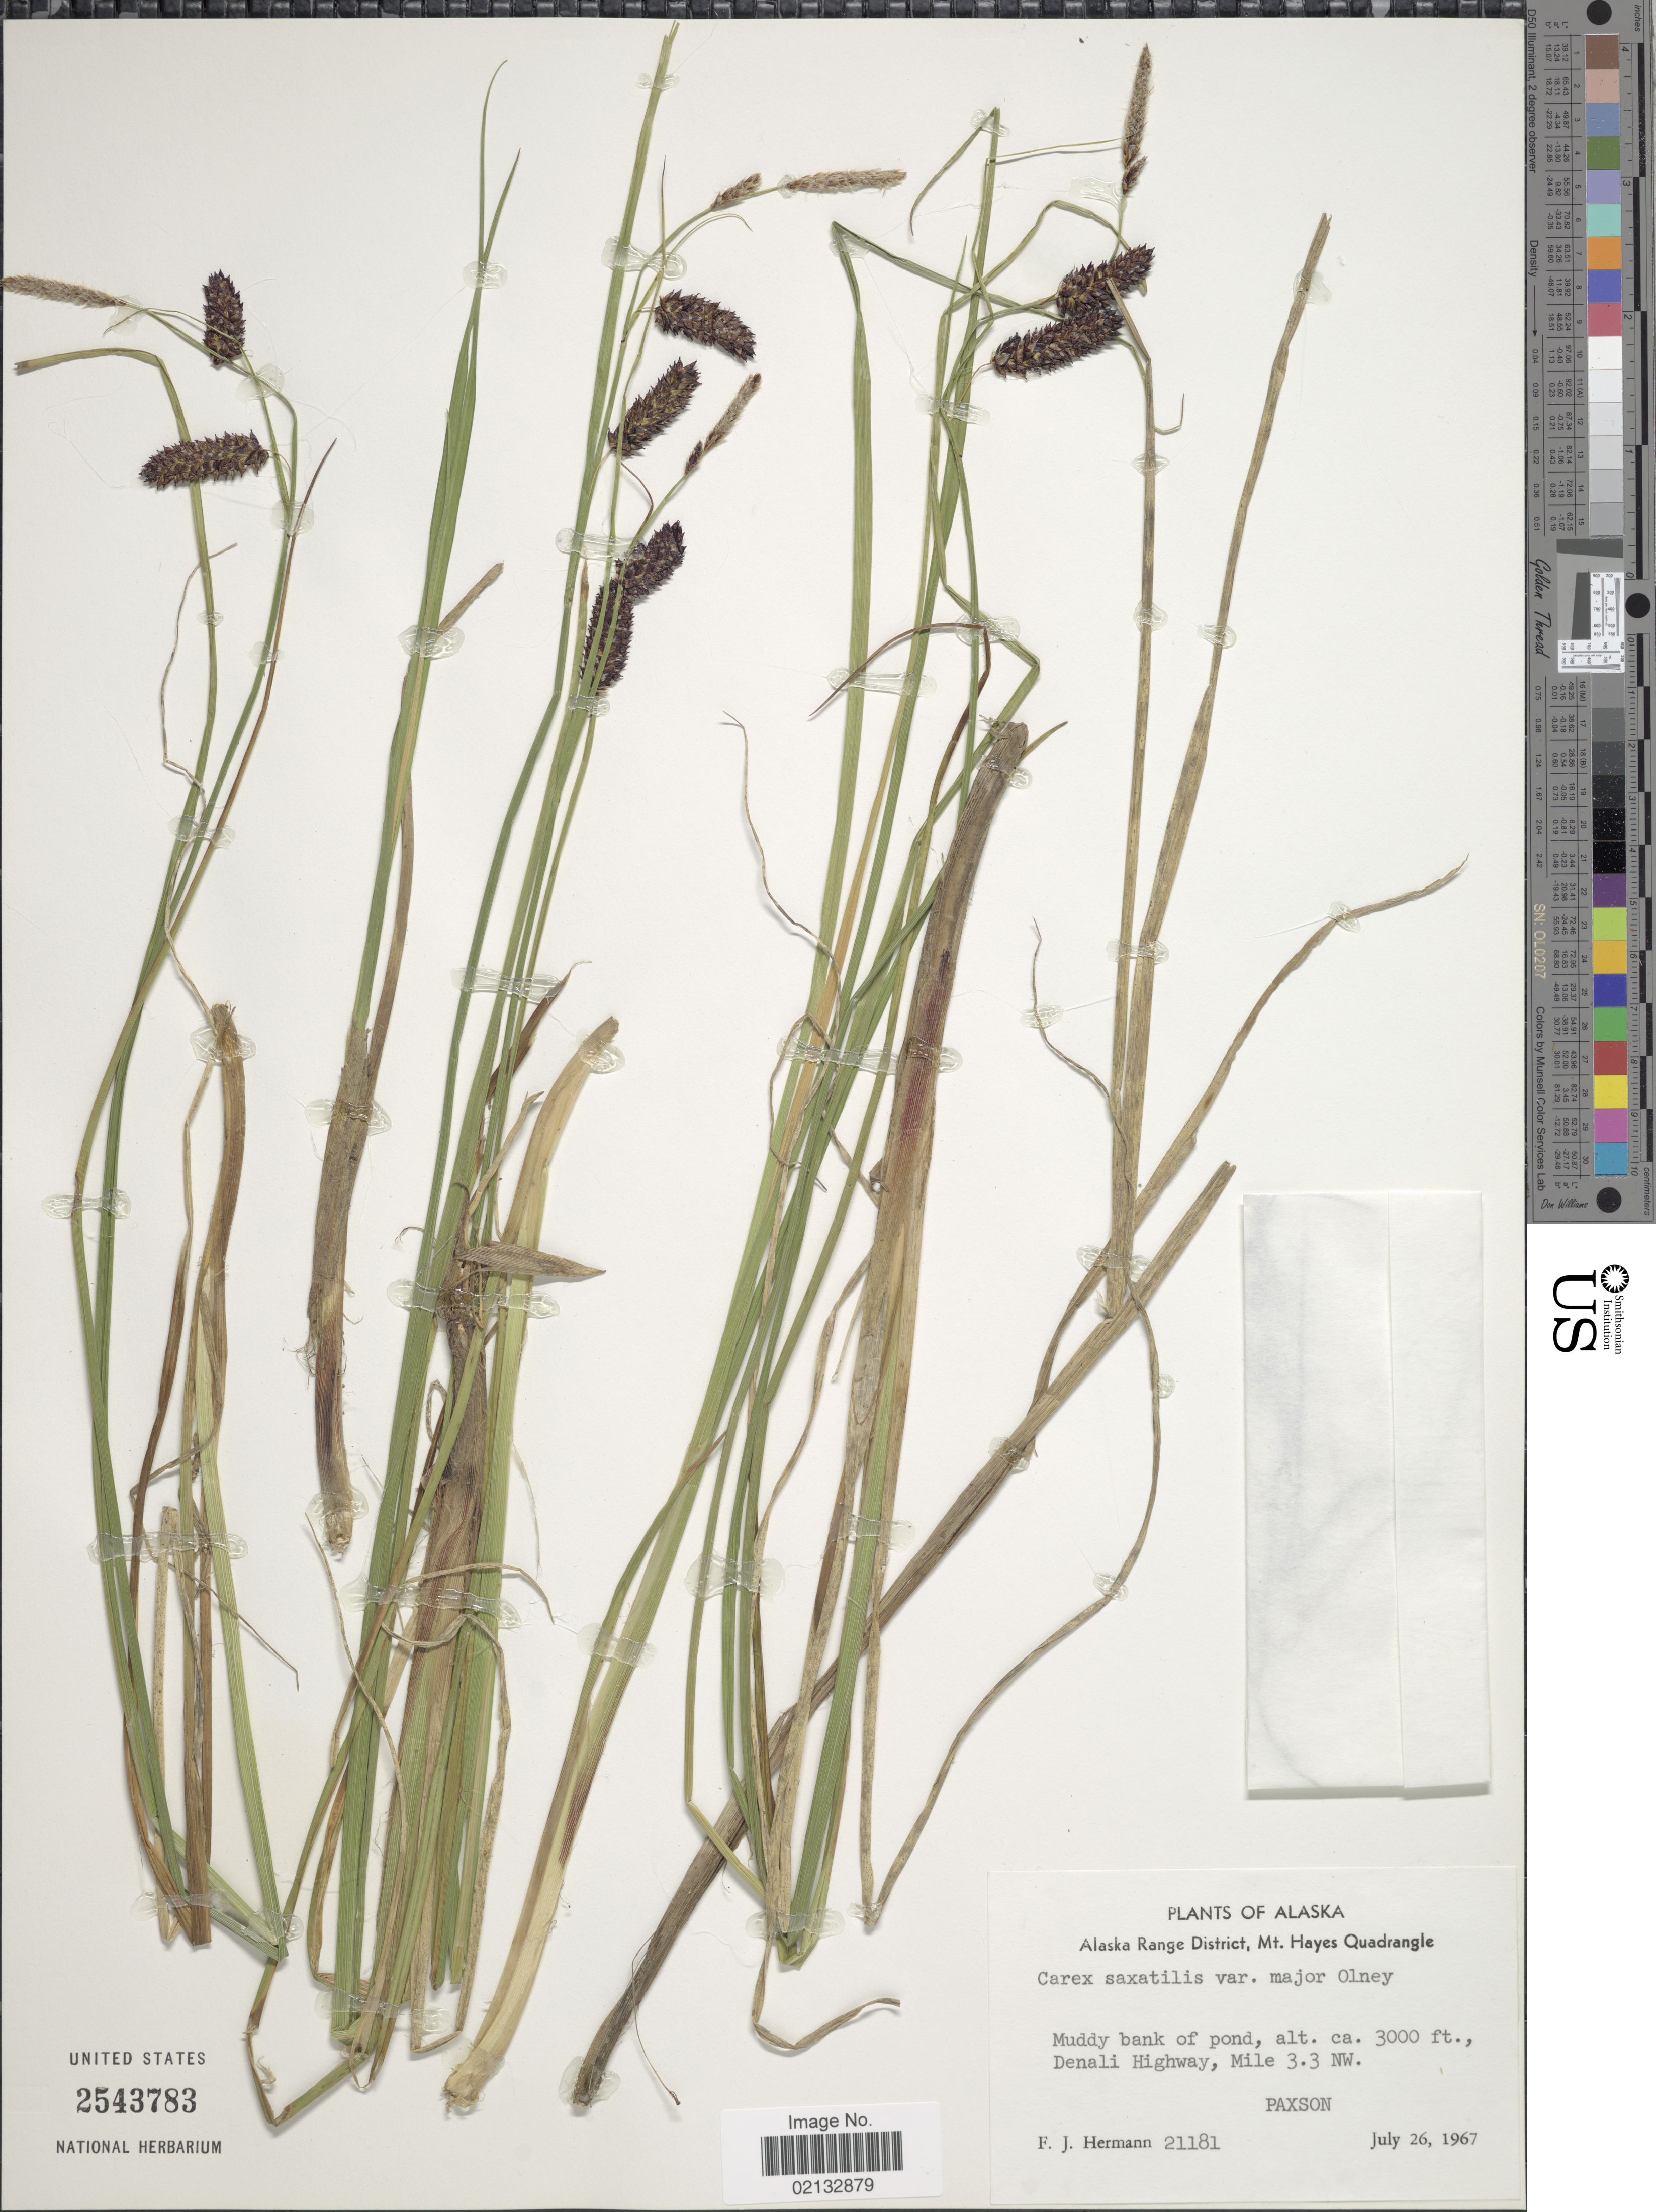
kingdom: Plantae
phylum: Tracheophyta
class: Liliopsida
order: Poales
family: Cyperaceae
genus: Carex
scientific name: Carex saxatilis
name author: L.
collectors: F. J. Hermann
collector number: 21181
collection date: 1967-07-26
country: United States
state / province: Alaska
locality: Alaska Range District, Mt. hayes Quadrangle. Muddy bank of pond, Denali Highway, Mile 3.3 NW. Paxson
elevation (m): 914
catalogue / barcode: US 2543783